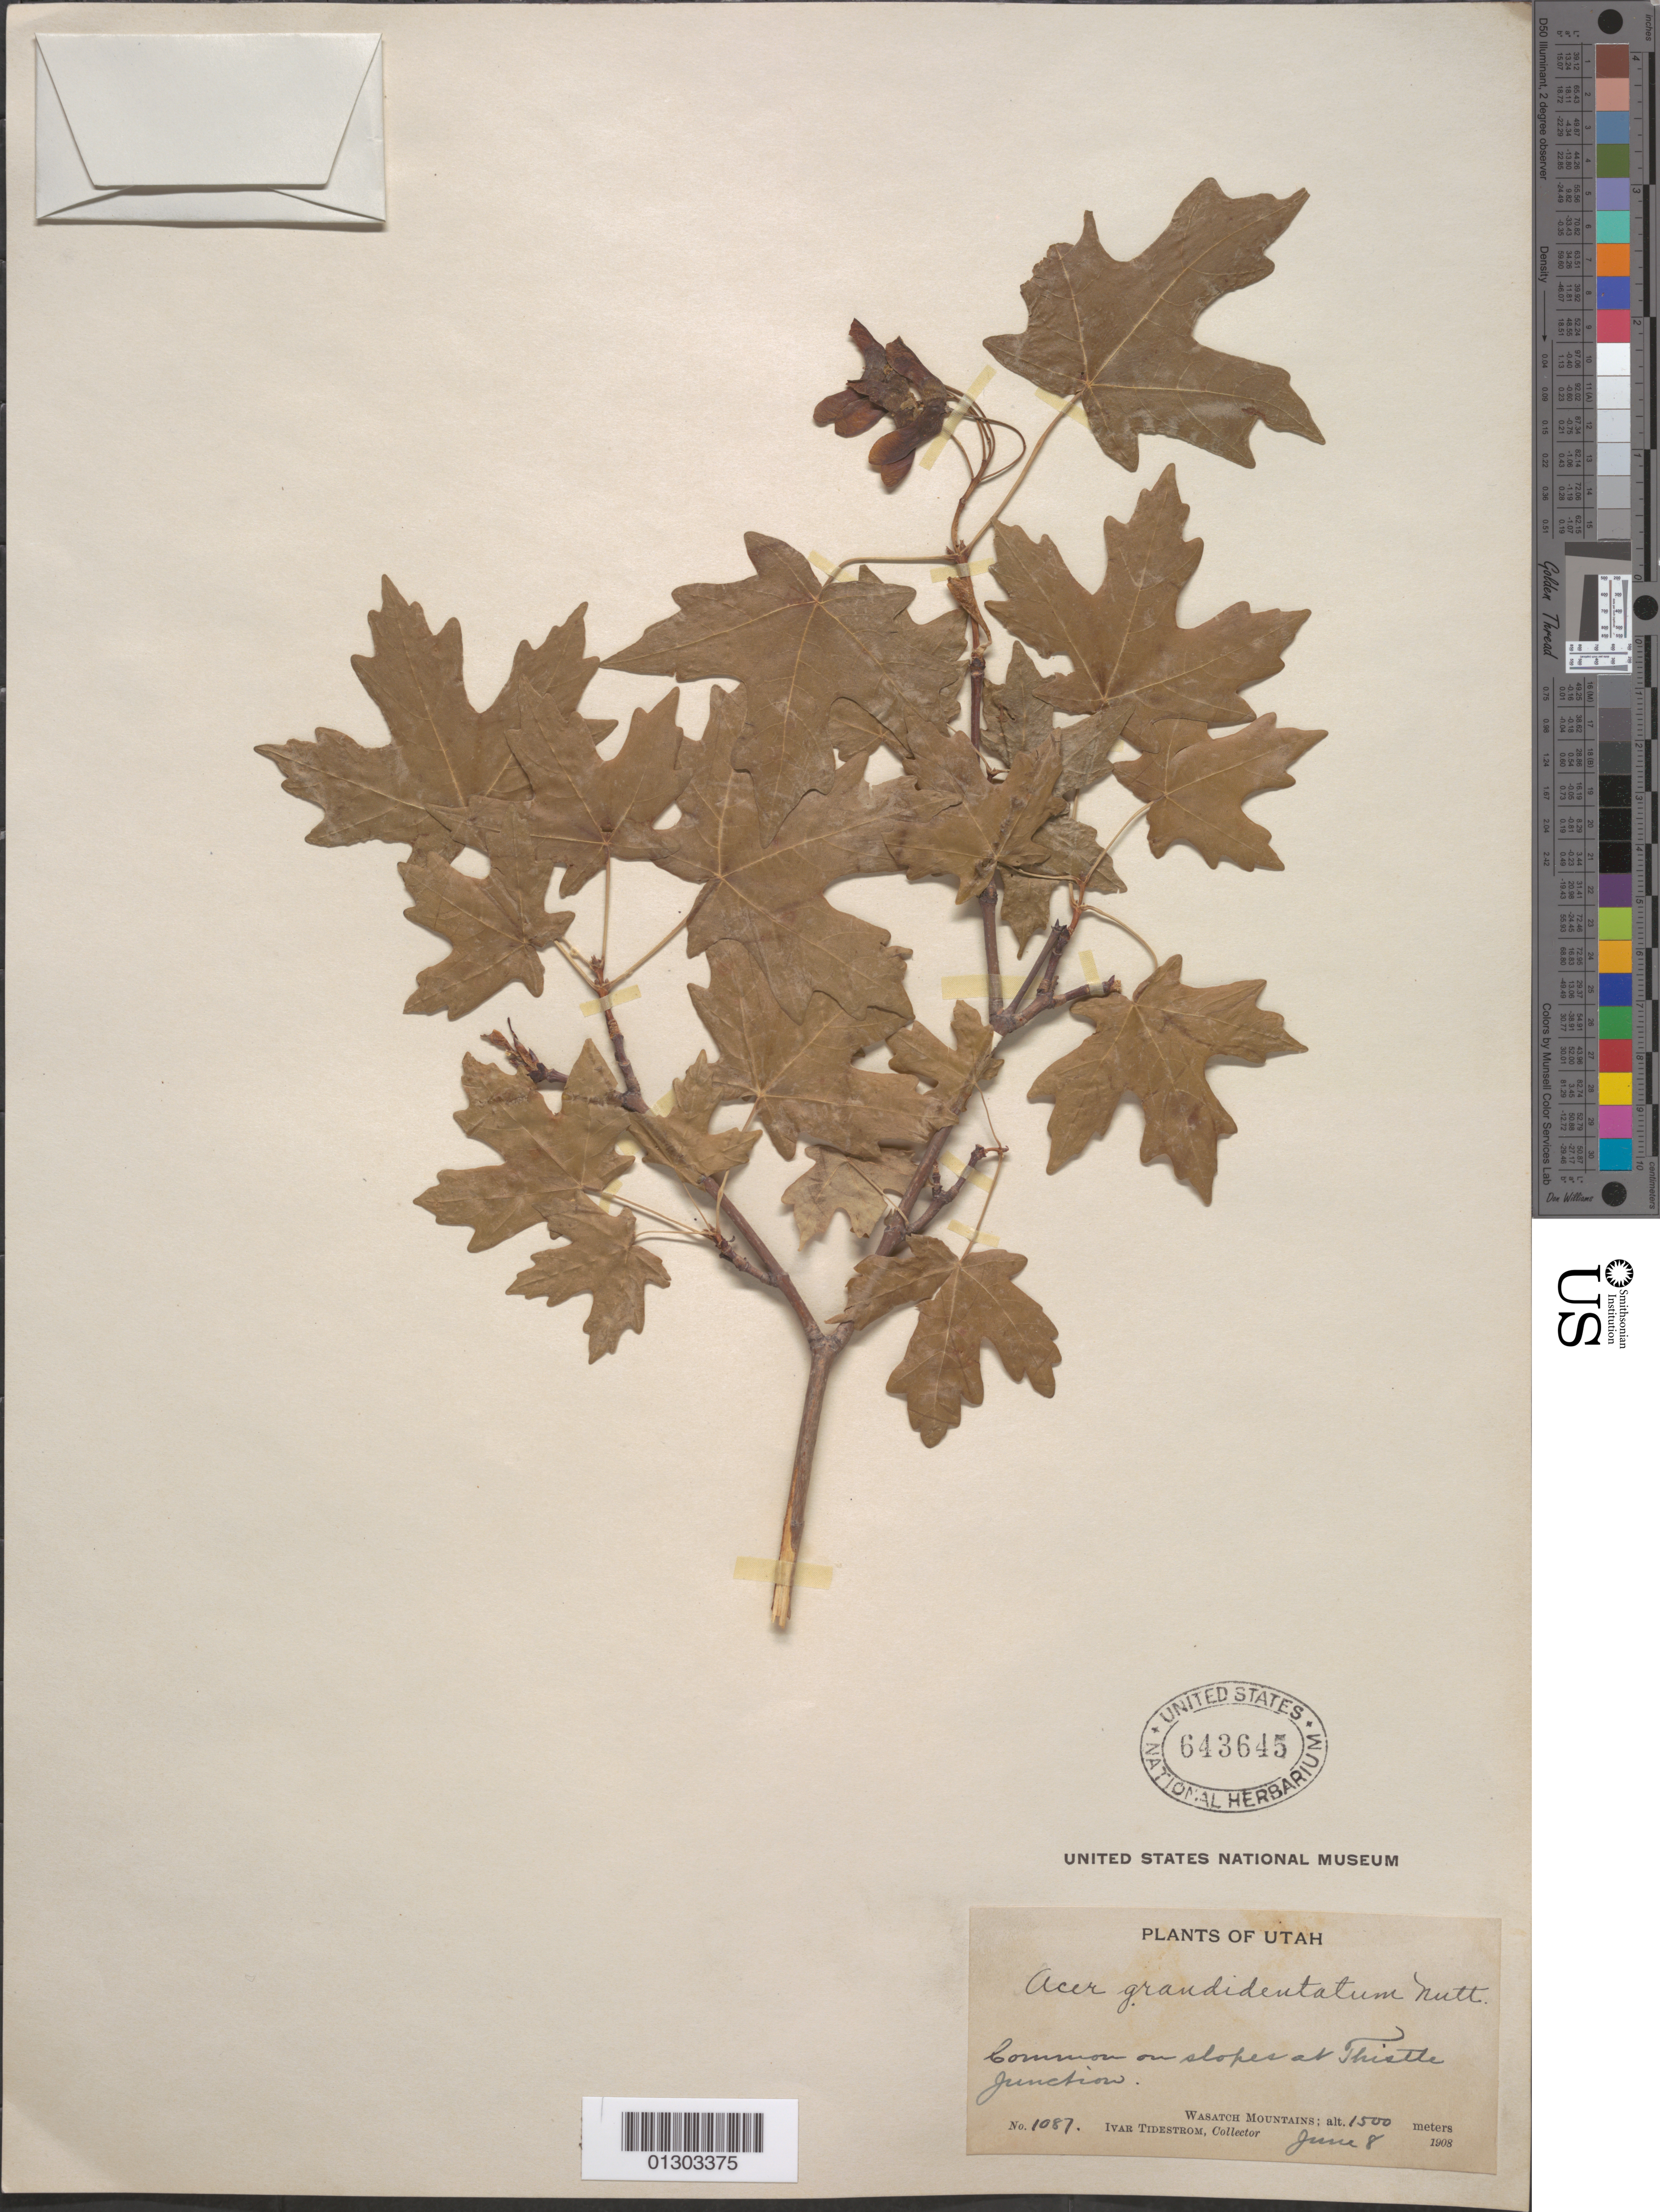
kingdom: Plantae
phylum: Tracheophyta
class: Magnoliopsida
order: Sapindales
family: Sapindaceae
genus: Acer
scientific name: Acer grandidentatum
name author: Nutt.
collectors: I. F. Tidestrom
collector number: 1087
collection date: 1908-06-08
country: United States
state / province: Utah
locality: Wasatch Mountains, Thistle Junction.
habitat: Common on slopes.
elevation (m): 1500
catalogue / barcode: US 643645